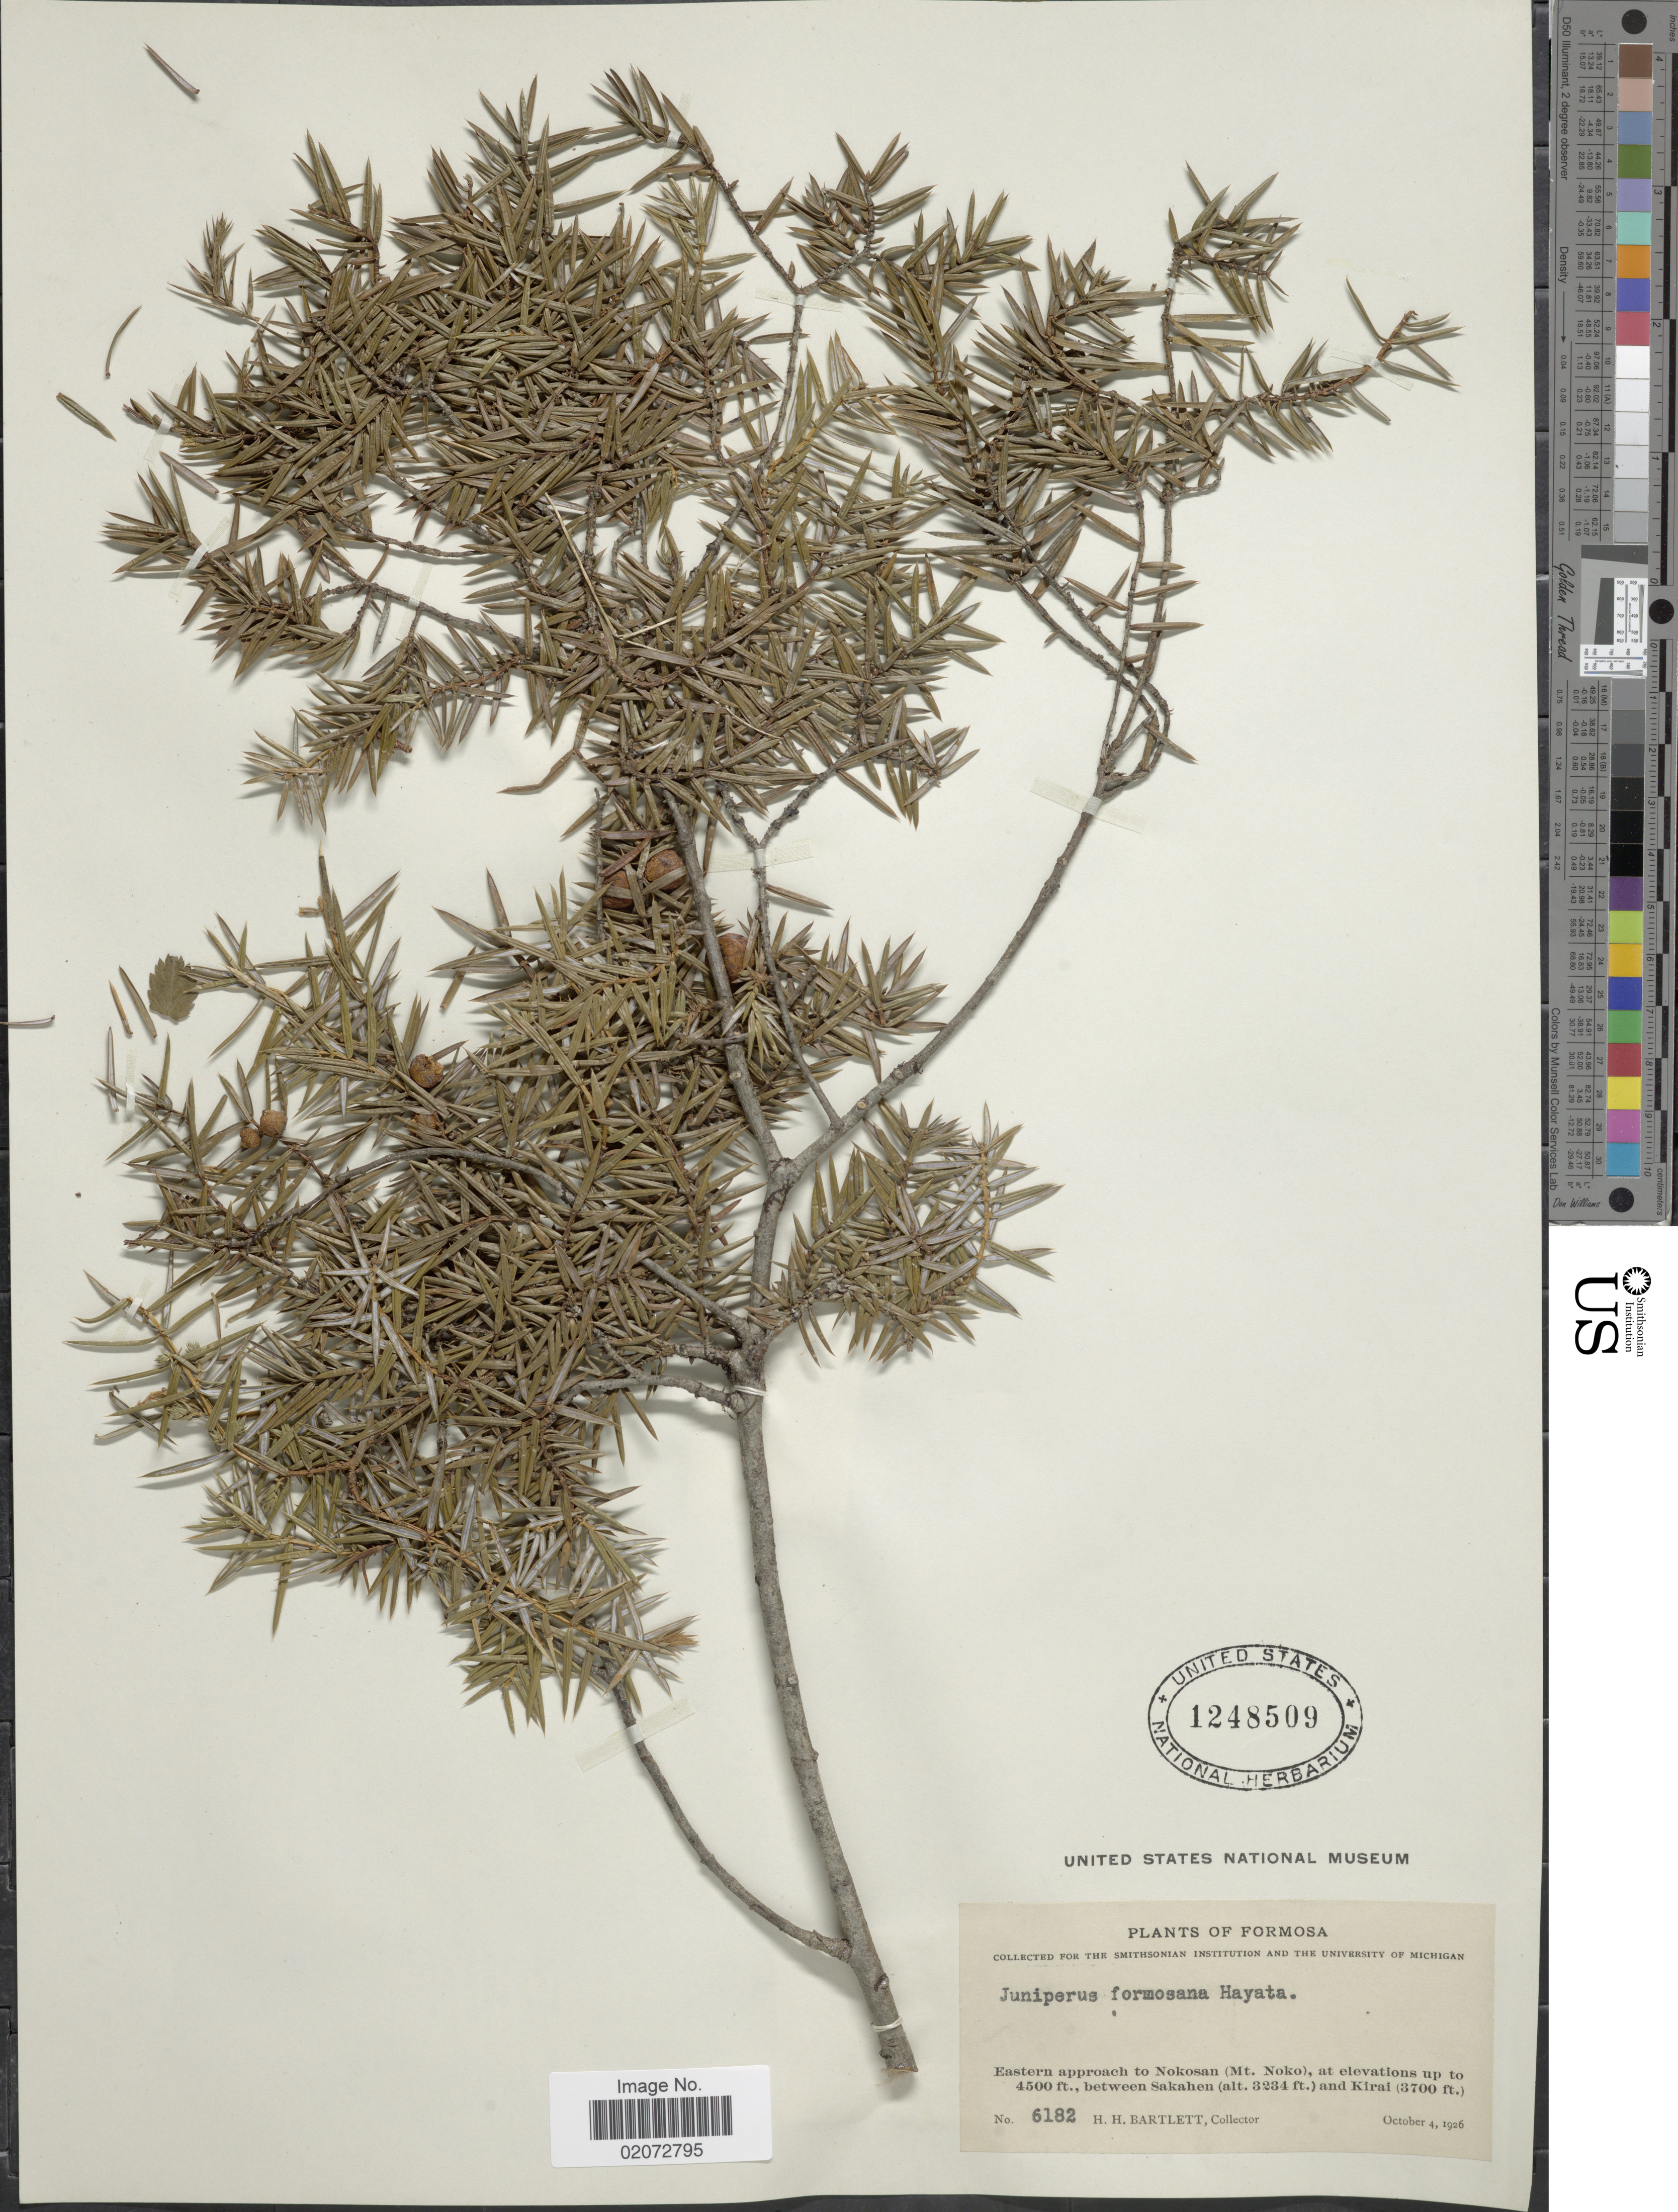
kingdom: Plantae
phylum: Tracheophyta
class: Pinopsida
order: Pinales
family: Cupressaceae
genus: Juniperus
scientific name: Juniperus formosana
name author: Hayata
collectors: H. H. Bartlett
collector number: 6182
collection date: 1926-10-04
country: Taiwan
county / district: Hualien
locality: Formosa, Eastern approach to Nokosan (Mt. Noko) at elevations up to 4500 ft. between Sakahen and Kirai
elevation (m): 986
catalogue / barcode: US 1248509